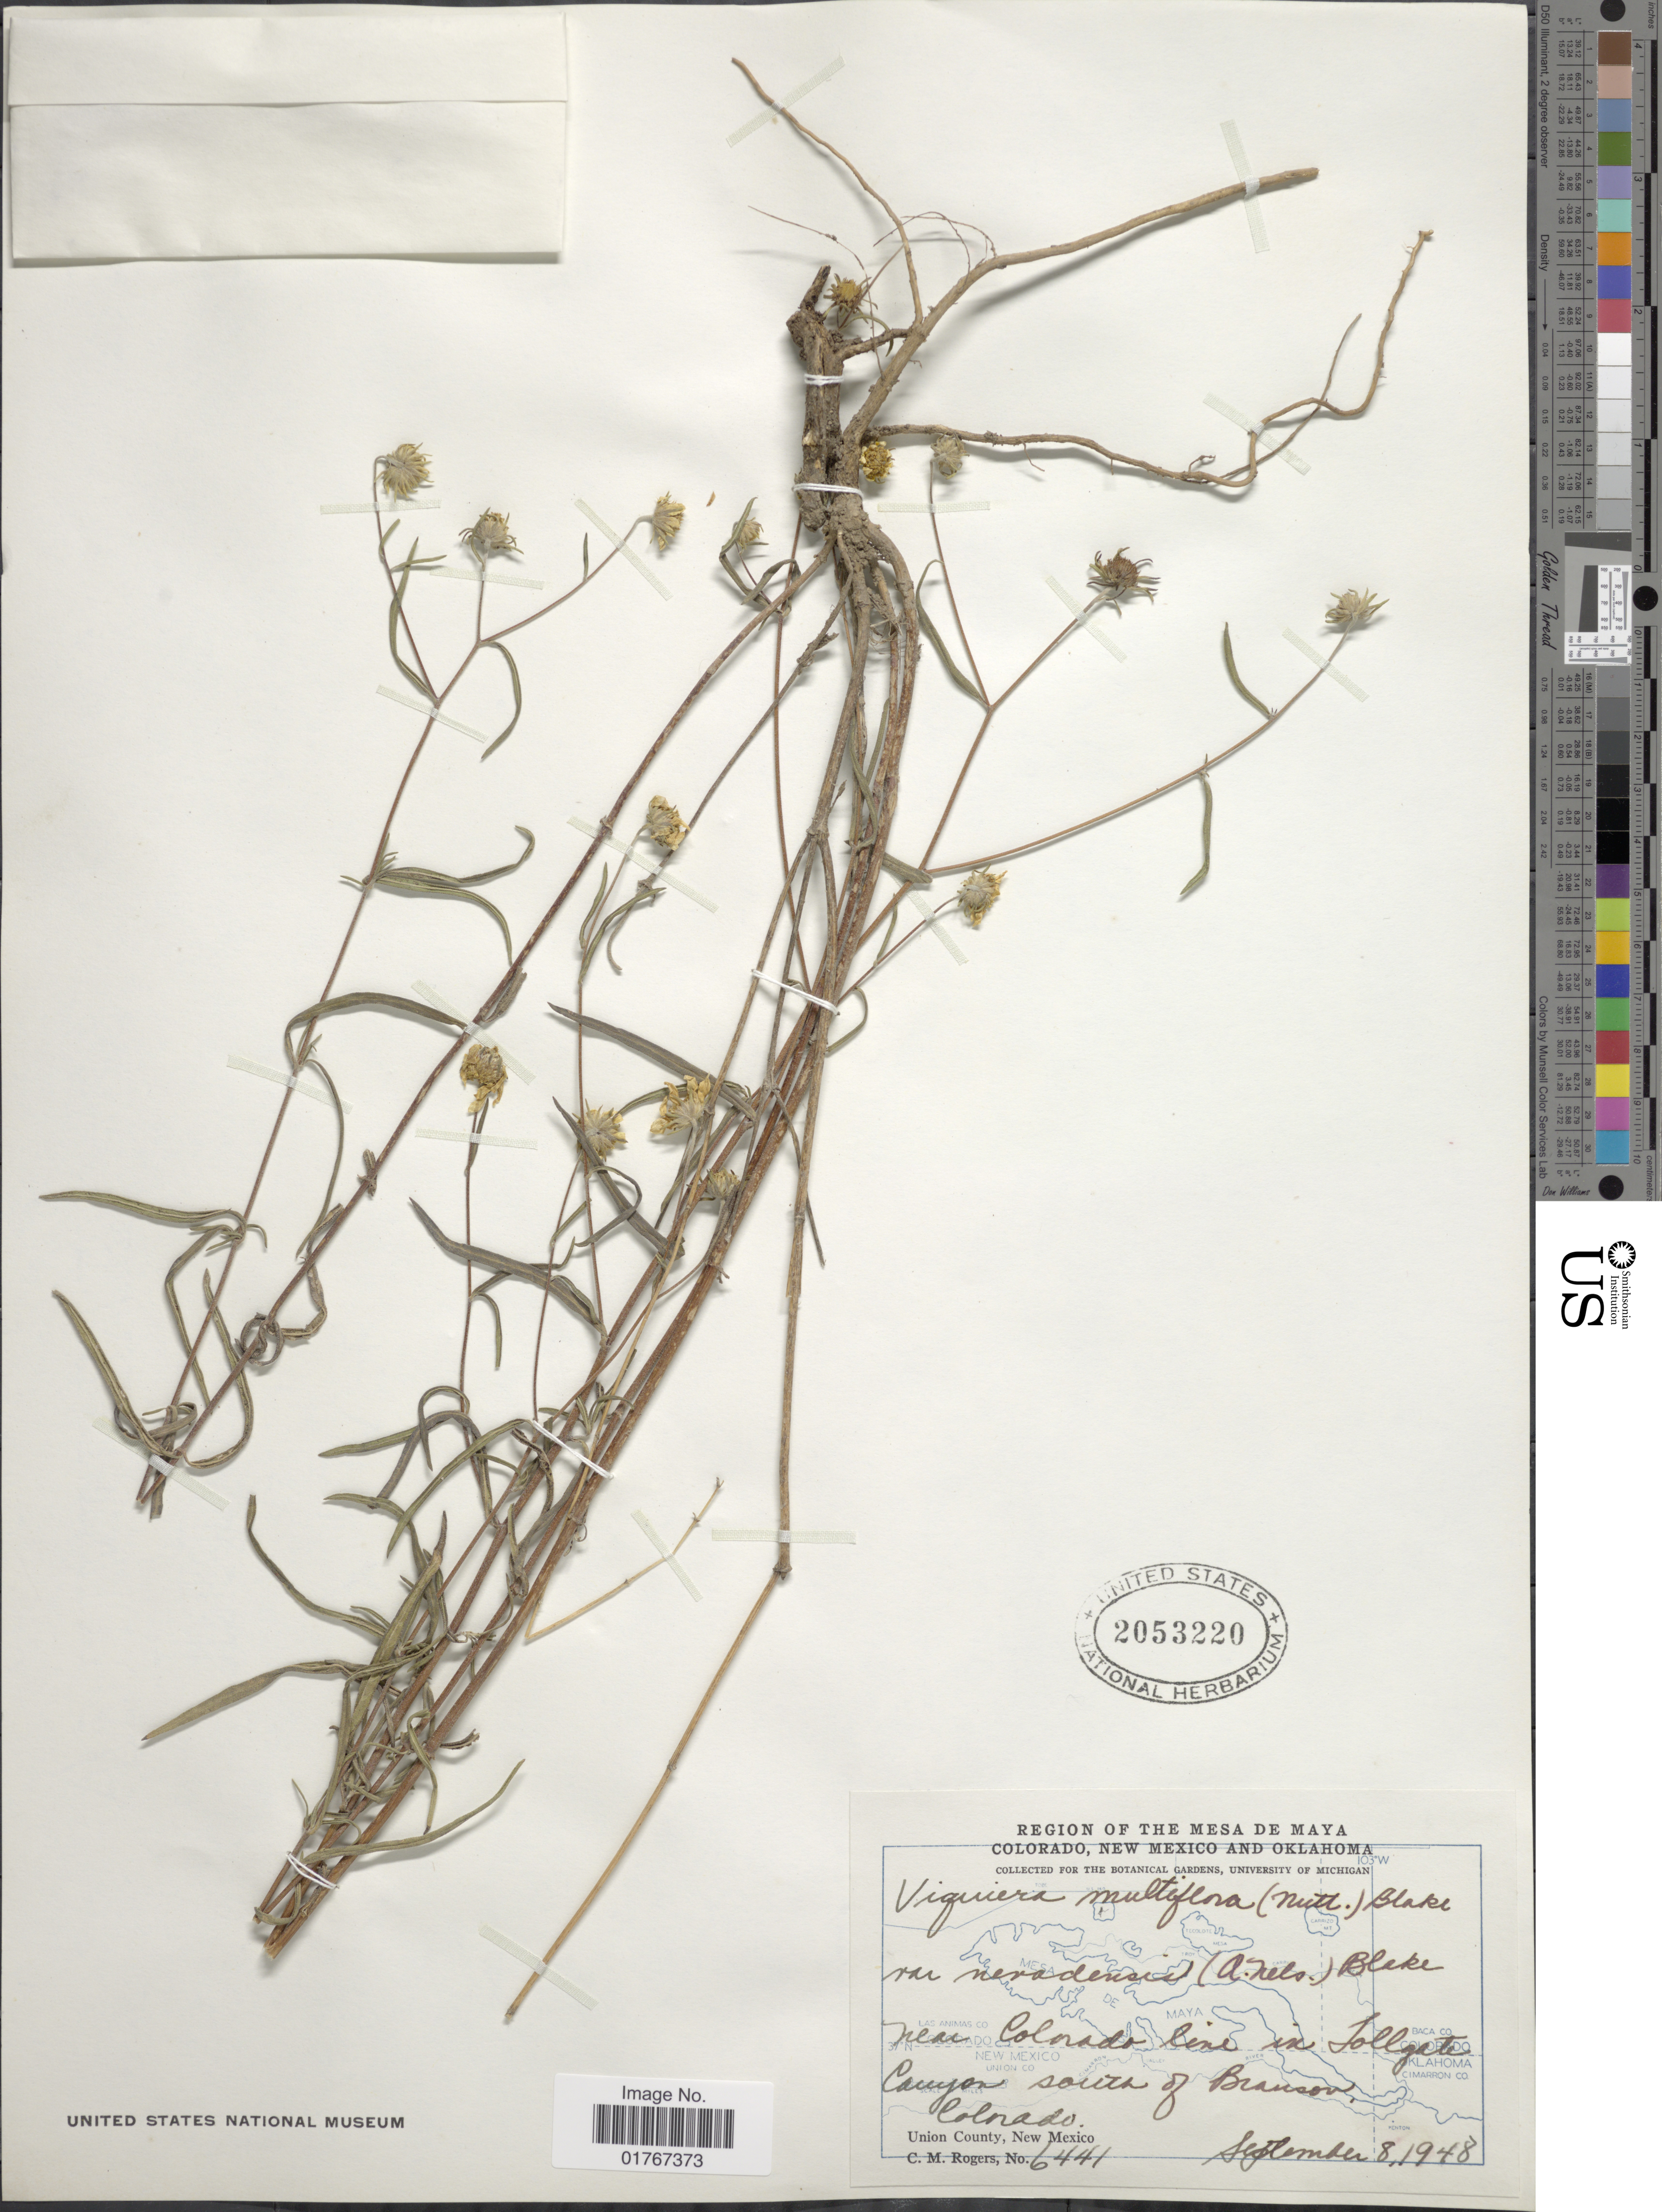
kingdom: Plantae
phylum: Tracheophyta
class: Magnoliopsida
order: Asterales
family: Asteraceae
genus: Heliomeris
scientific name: Heliomeris multiflora var. nevadensis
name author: (A. Nelson) Blake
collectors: C. M. Rogers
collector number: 6441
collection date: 1948-09-08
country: United States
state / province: New Mexico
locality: The Mesa de Maya, near Colorado line in Jollgate, Canyon south of Branson, Colorado, Union County, New Mexico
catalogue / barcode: US 2053220